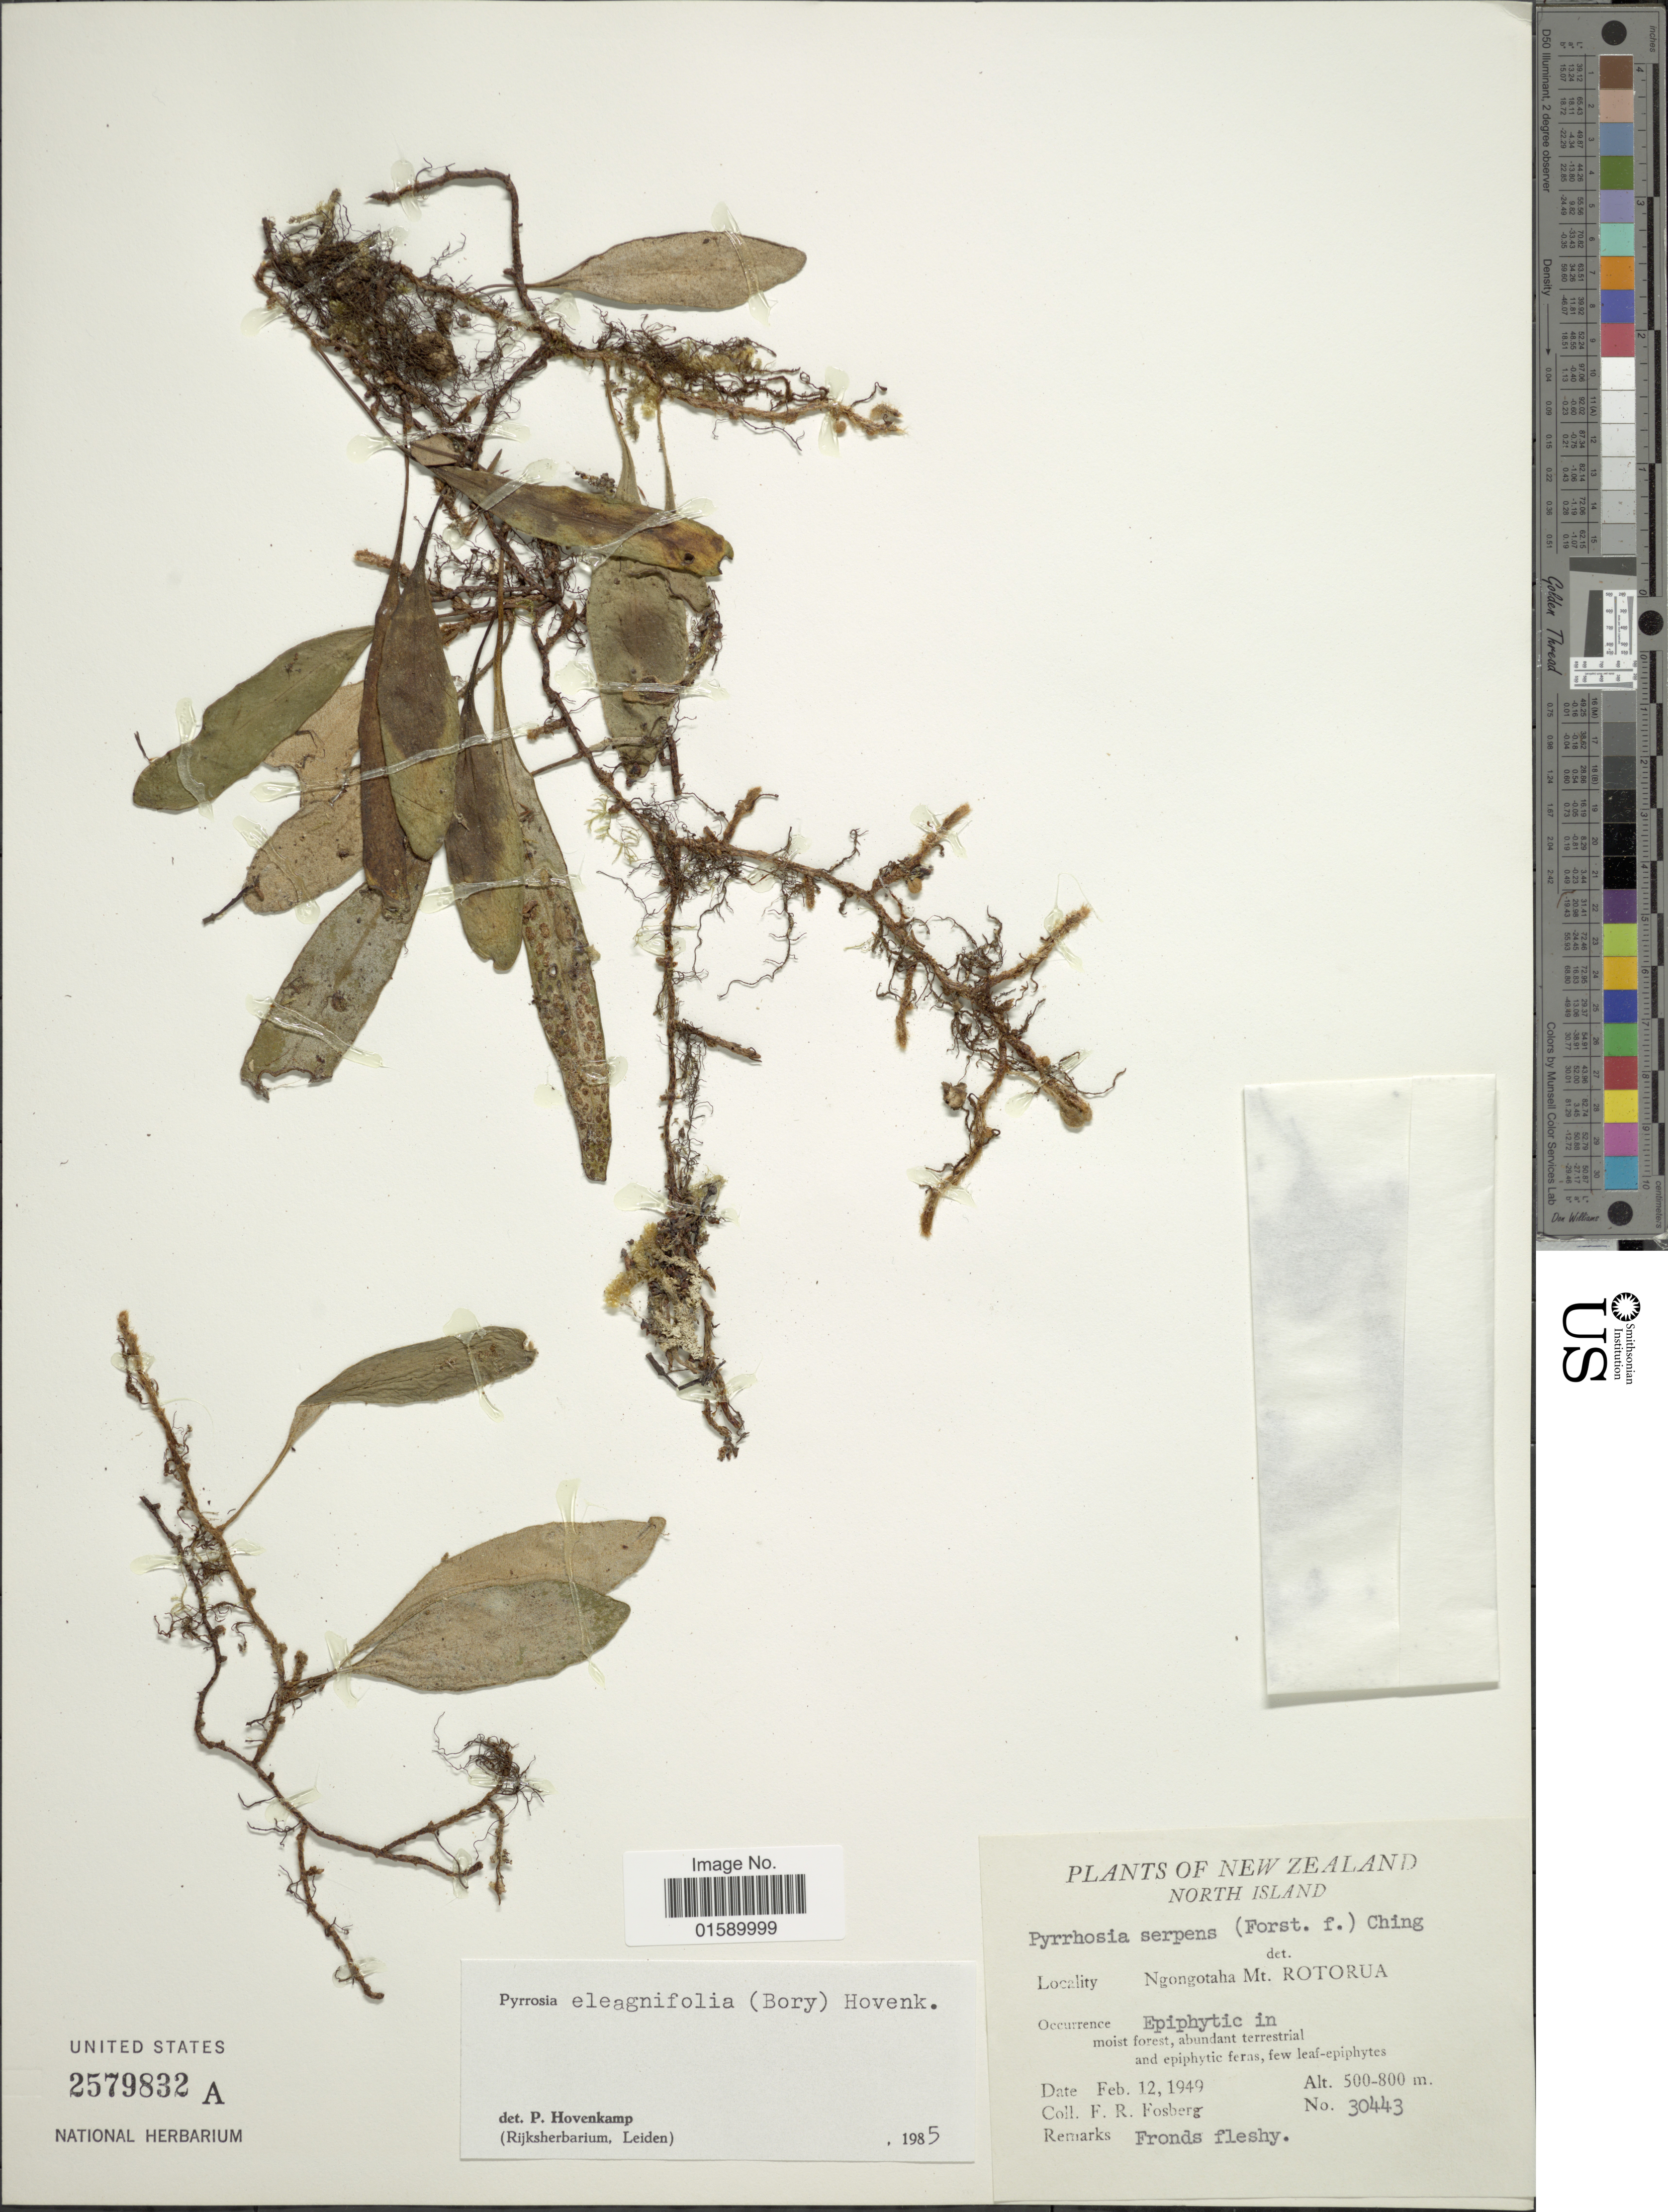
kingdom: Plantae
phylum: Tracheophyta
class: Polypodiopsida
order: Polypodiales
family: Polypodiaceae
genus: Pyrrosia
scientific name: Pyrrosia elaeagnifolia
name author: (Bory) Hovenkamp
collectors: F. R. Fosberg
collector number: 30443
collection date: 1949-02-12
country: New Zealand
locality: New Zealand, North Island, Ngongotaha Mt. Rotorua..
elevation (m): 500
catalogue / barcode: US 2579832A